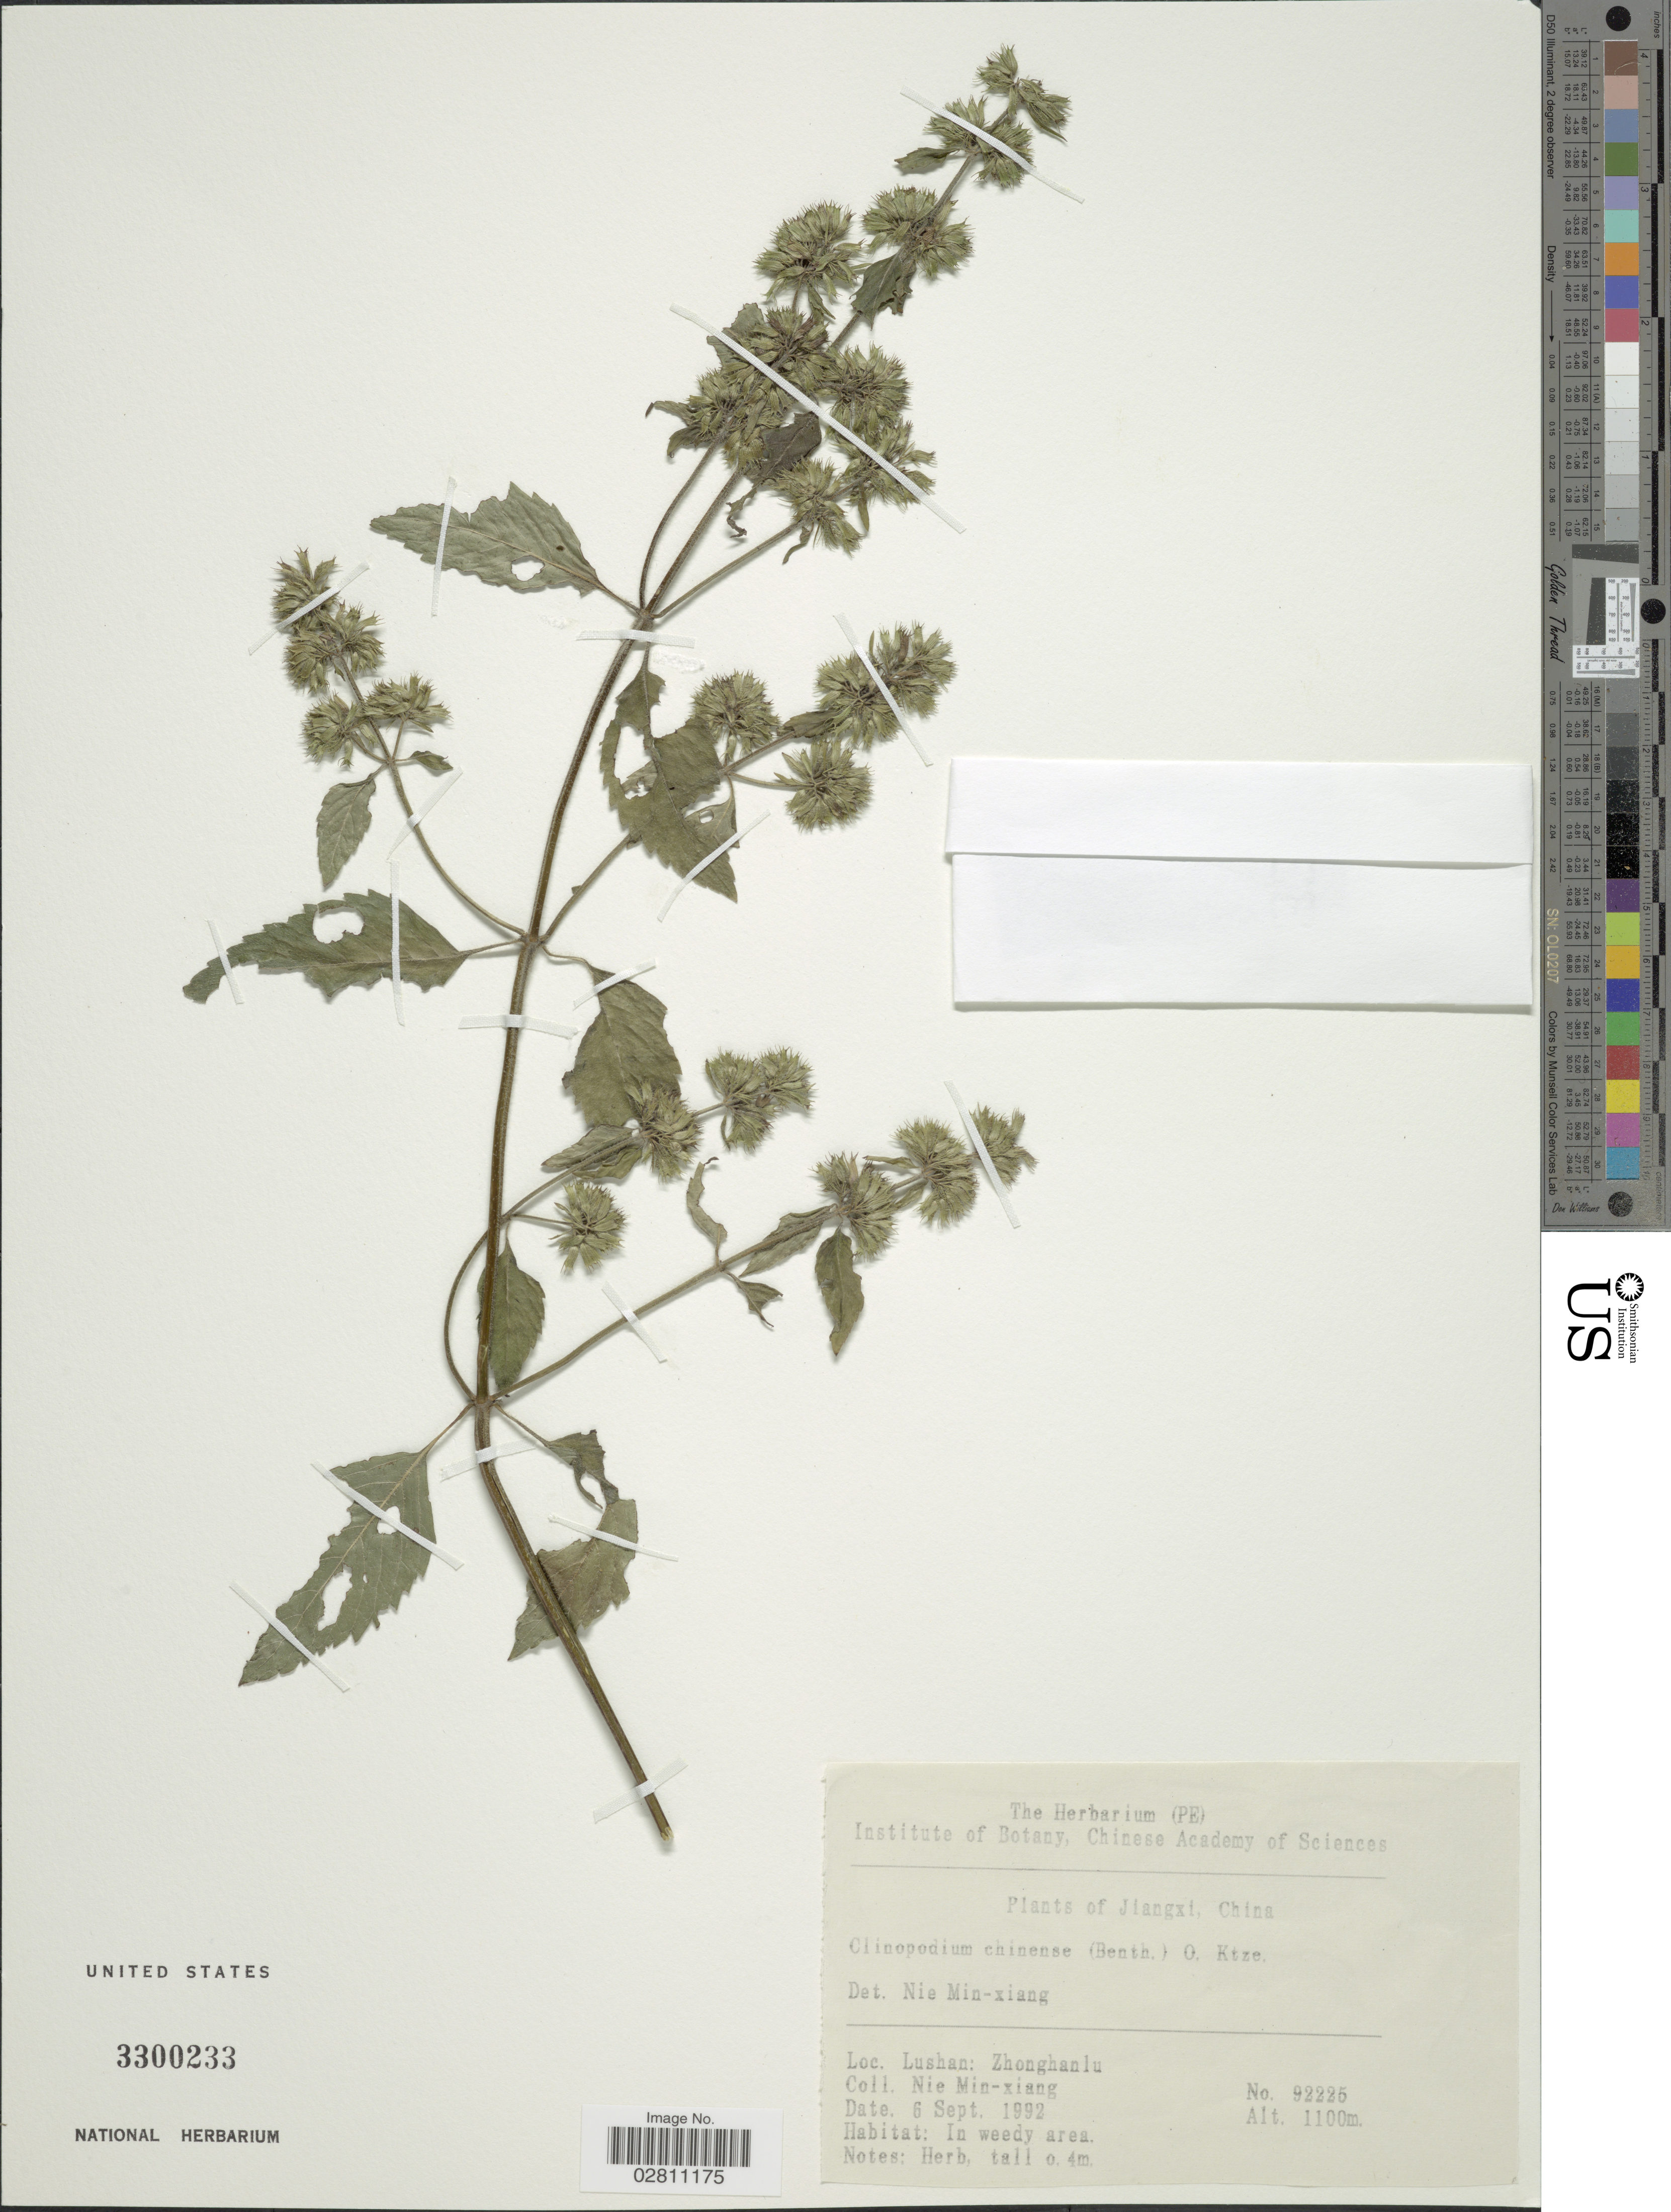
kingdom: Plantae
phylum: Tracheophyta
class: Magnoliopsida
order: Lamiales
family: Lamiaceae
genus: Clinopodium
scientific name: Clinopodium chinense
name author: (Benth.) Kuntze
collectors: M. Nie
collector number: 92225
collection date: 1992-09-06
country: China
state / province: Jiangxi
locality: Lushan: Zhonghanlu.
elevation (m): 1100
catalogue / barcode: US 3300233